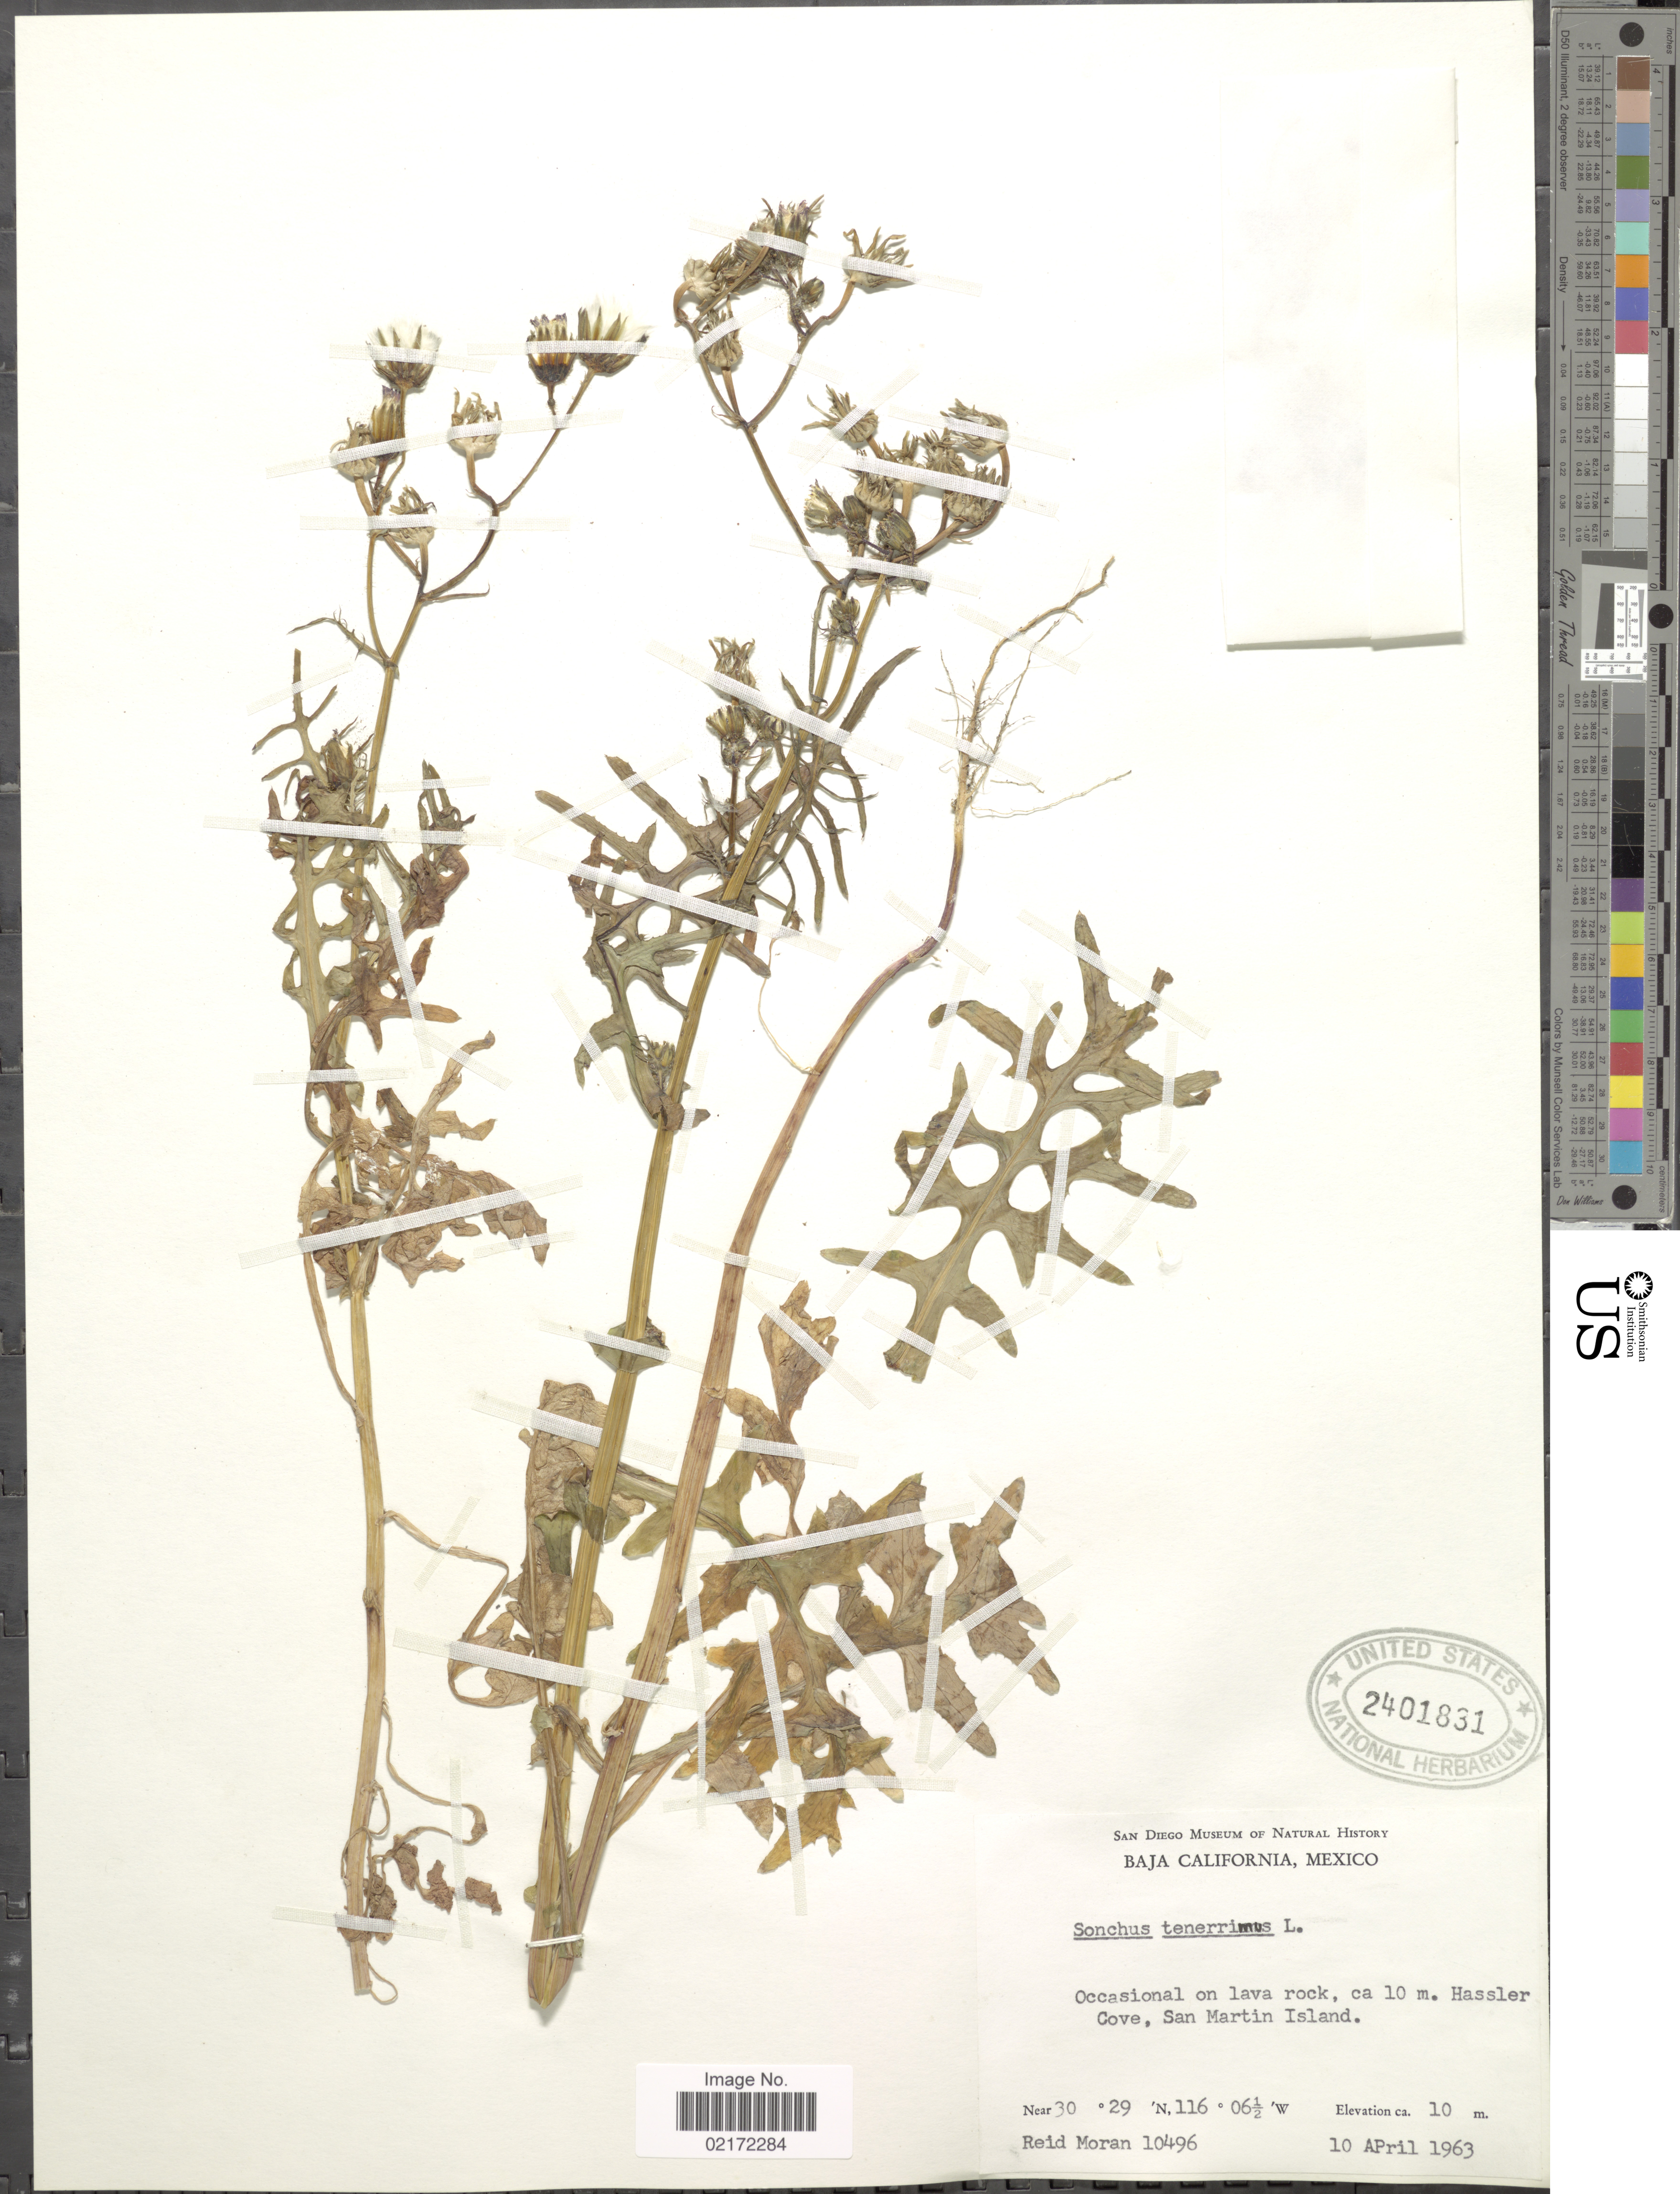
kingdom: Plantae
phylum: Tracheophyta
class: Magnoliopsida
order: Asterales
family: Asteraceae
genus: Sonchus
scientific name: Sonchus tenerrimus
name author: L.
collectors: R. V. Moran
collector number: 10496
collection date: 1963-04-10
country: Mexico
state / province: Baja California Norte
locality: Occasional on lava rock, ca 10 m. Hassler Cove, San Martin Island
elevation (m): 10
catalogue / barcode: US 2401831